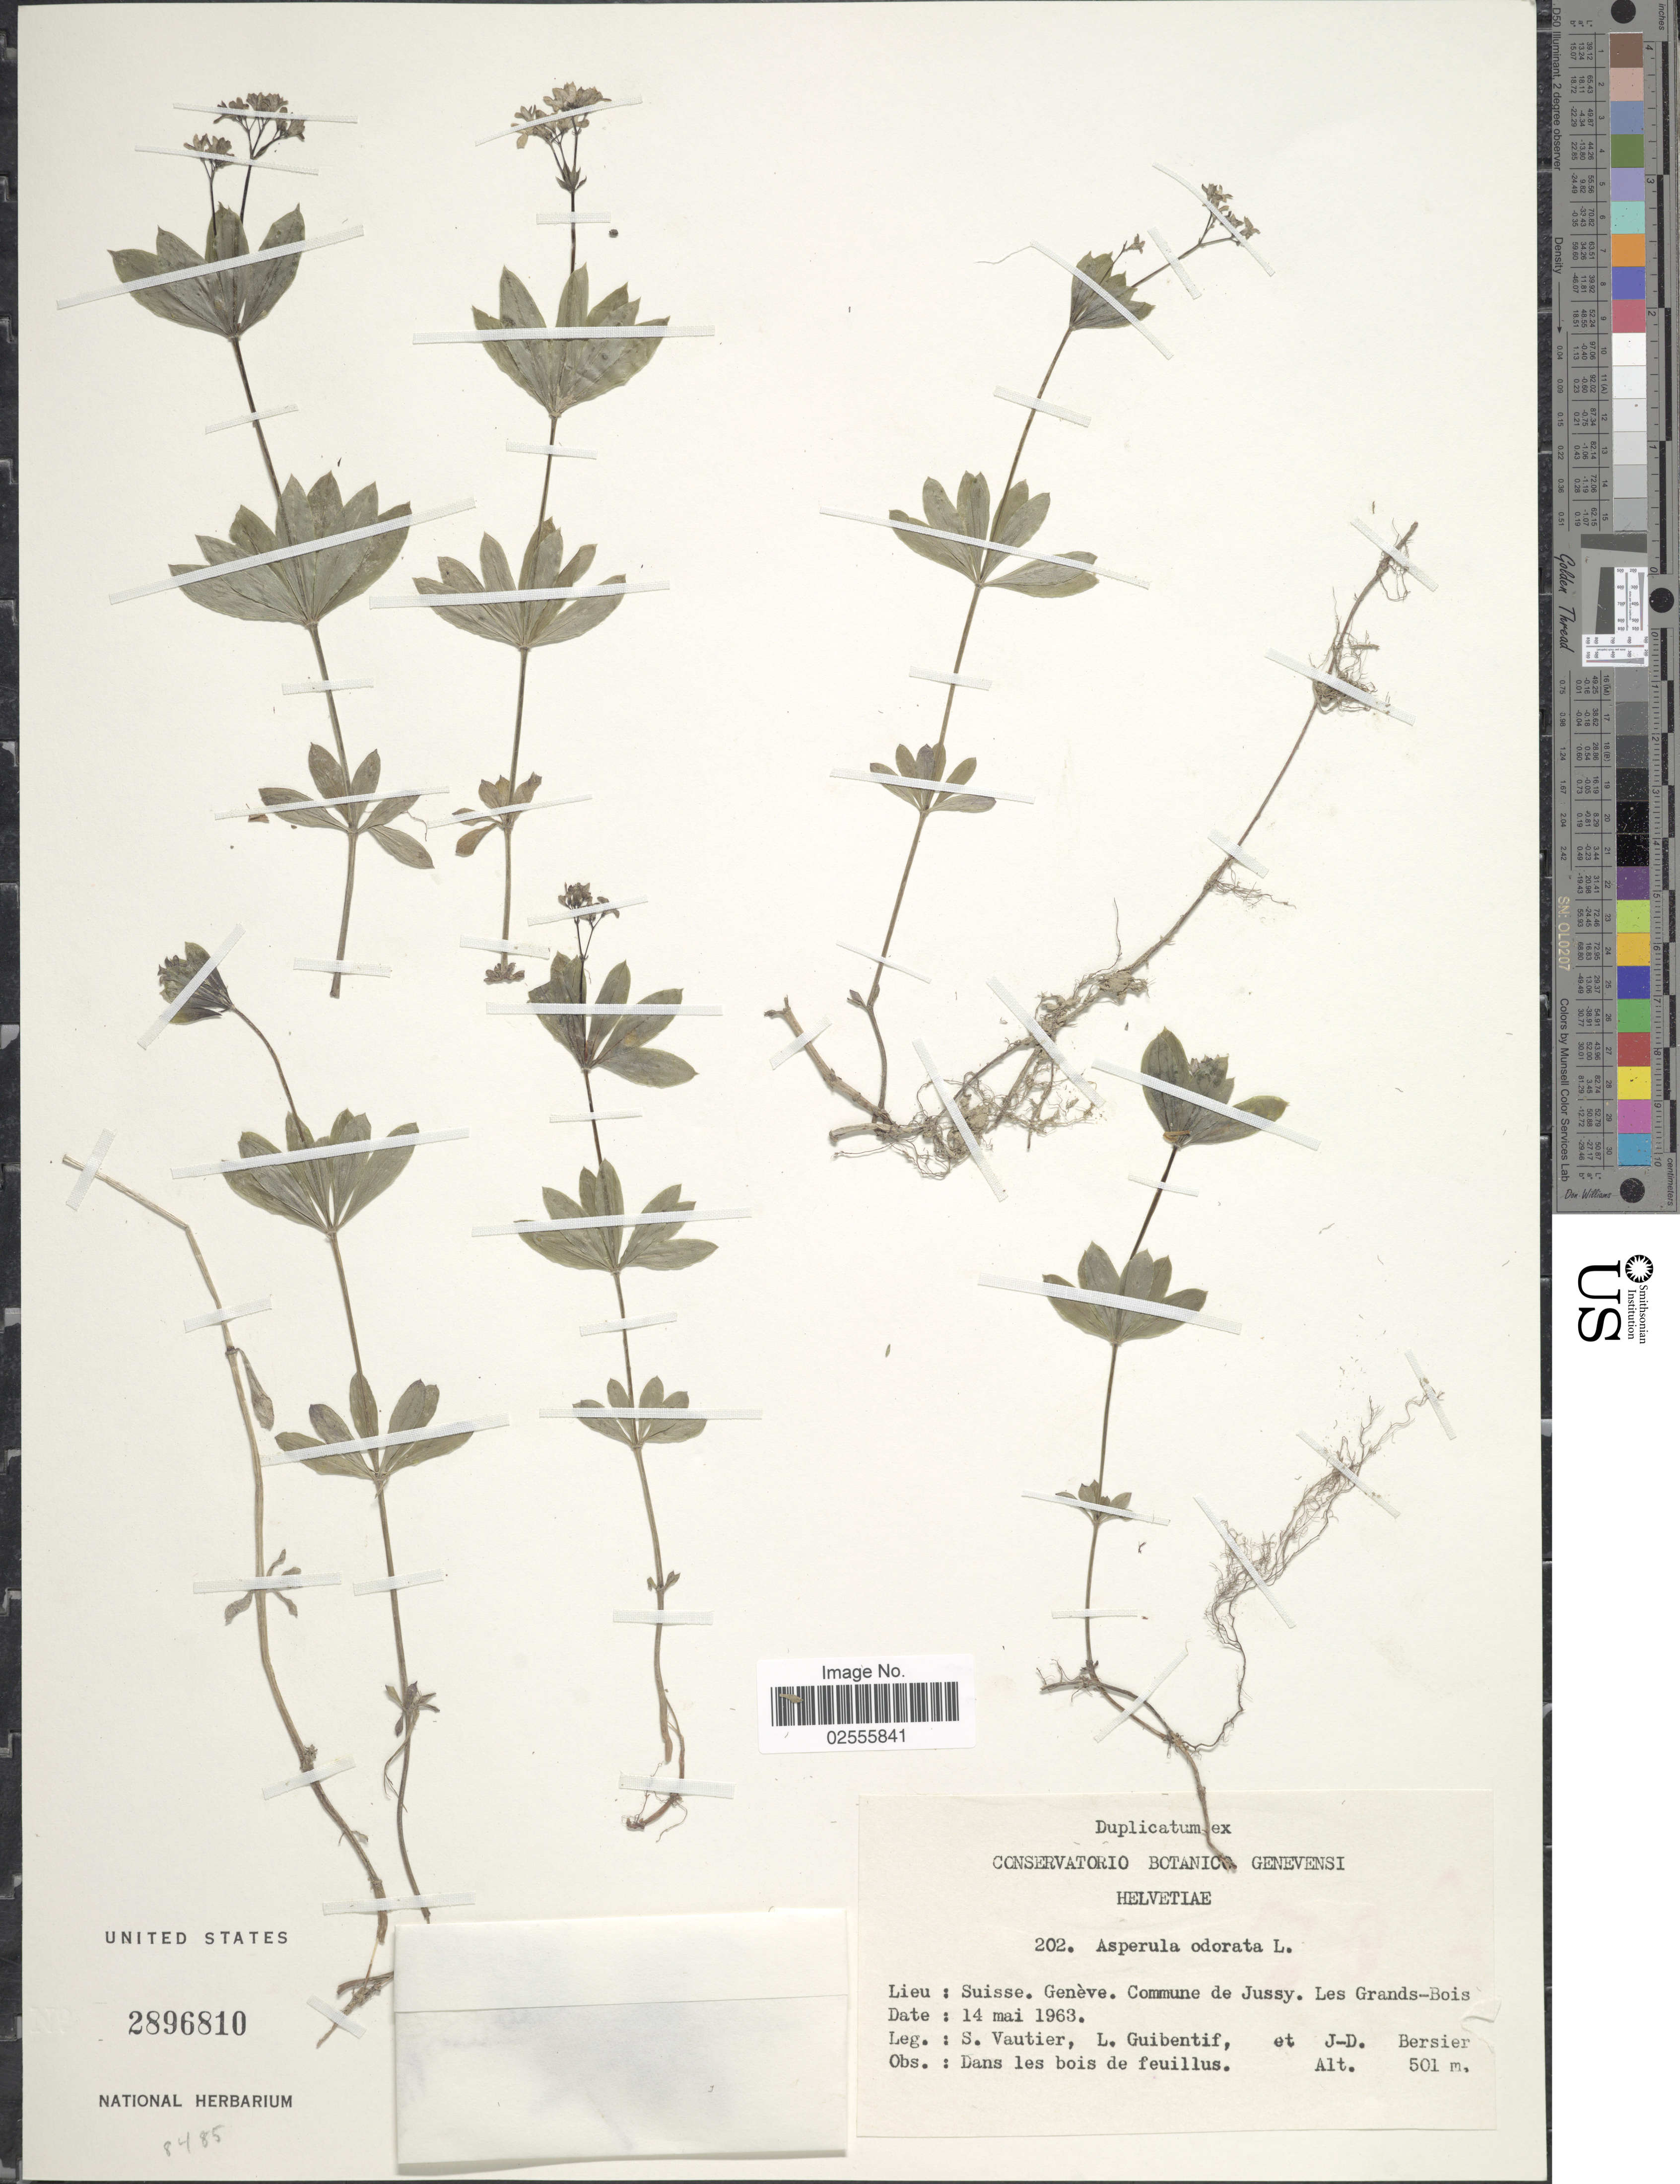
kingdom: Plantae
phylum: Tracheophyta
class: Magnoliopsida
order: Gentianales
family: Rubiaceae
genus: Asperula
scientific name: Asperula odorata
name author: L.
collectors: S. Vautier, Guibentif, L. & Bersier, J.D.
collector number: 202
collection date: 1963-05-14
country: Switzerland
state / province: Genève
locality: Suisse, Geneve, Commune de Jussy, Les Grands-Bois.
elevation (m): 501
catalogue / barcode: US 2896810